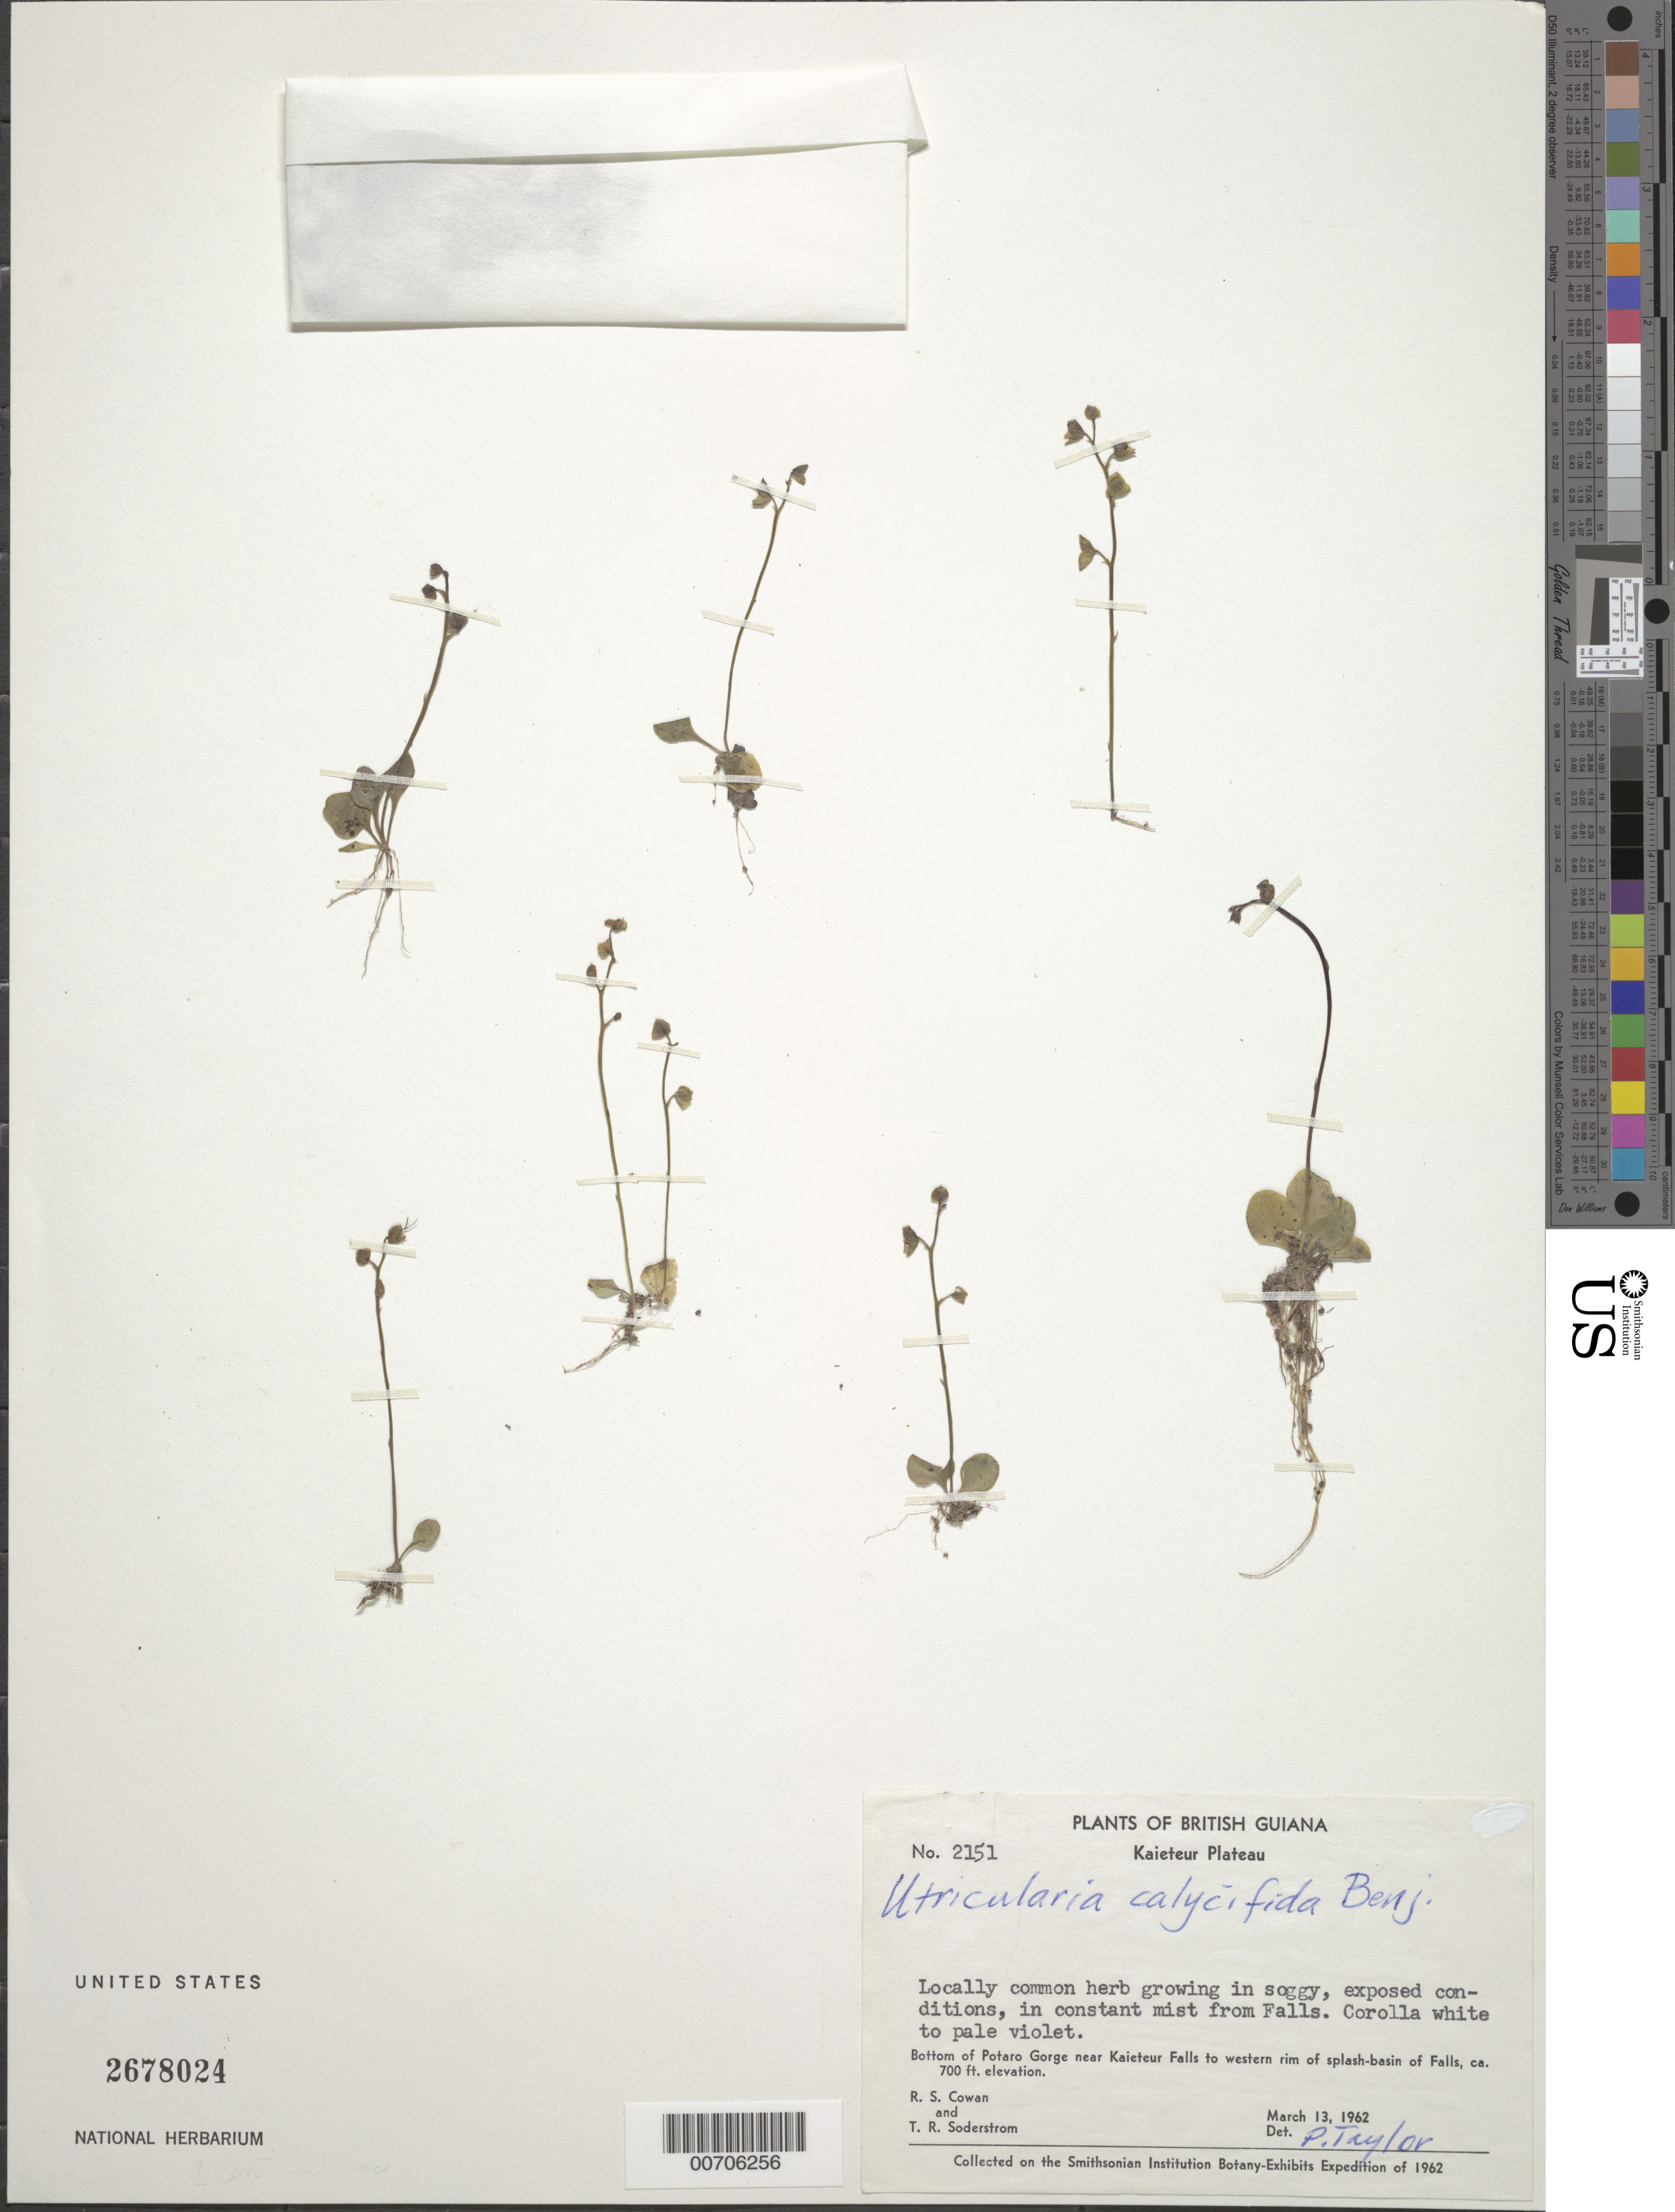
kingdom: Plantae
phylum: Tracheophyta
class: Magnoliopsida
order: Lamiales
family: Lentibulariaceae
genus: Utricularia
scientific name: Utricularia calycifida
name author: Benj.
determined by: Taylor, P.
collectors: R. S. Cowan & T. R. Soderstrom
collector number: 2151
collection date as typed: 13-Mar-62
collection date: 1962-03-13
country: Guyana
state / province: Potaro-Siparuni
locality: Kaieteur Plateau, Potaro Gorge, near Kaieteur Falls to western rim of splash-basin of falls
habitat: Soggy, exposed conditions, in constant mist from falls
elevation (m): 427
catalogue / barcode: US 2678024